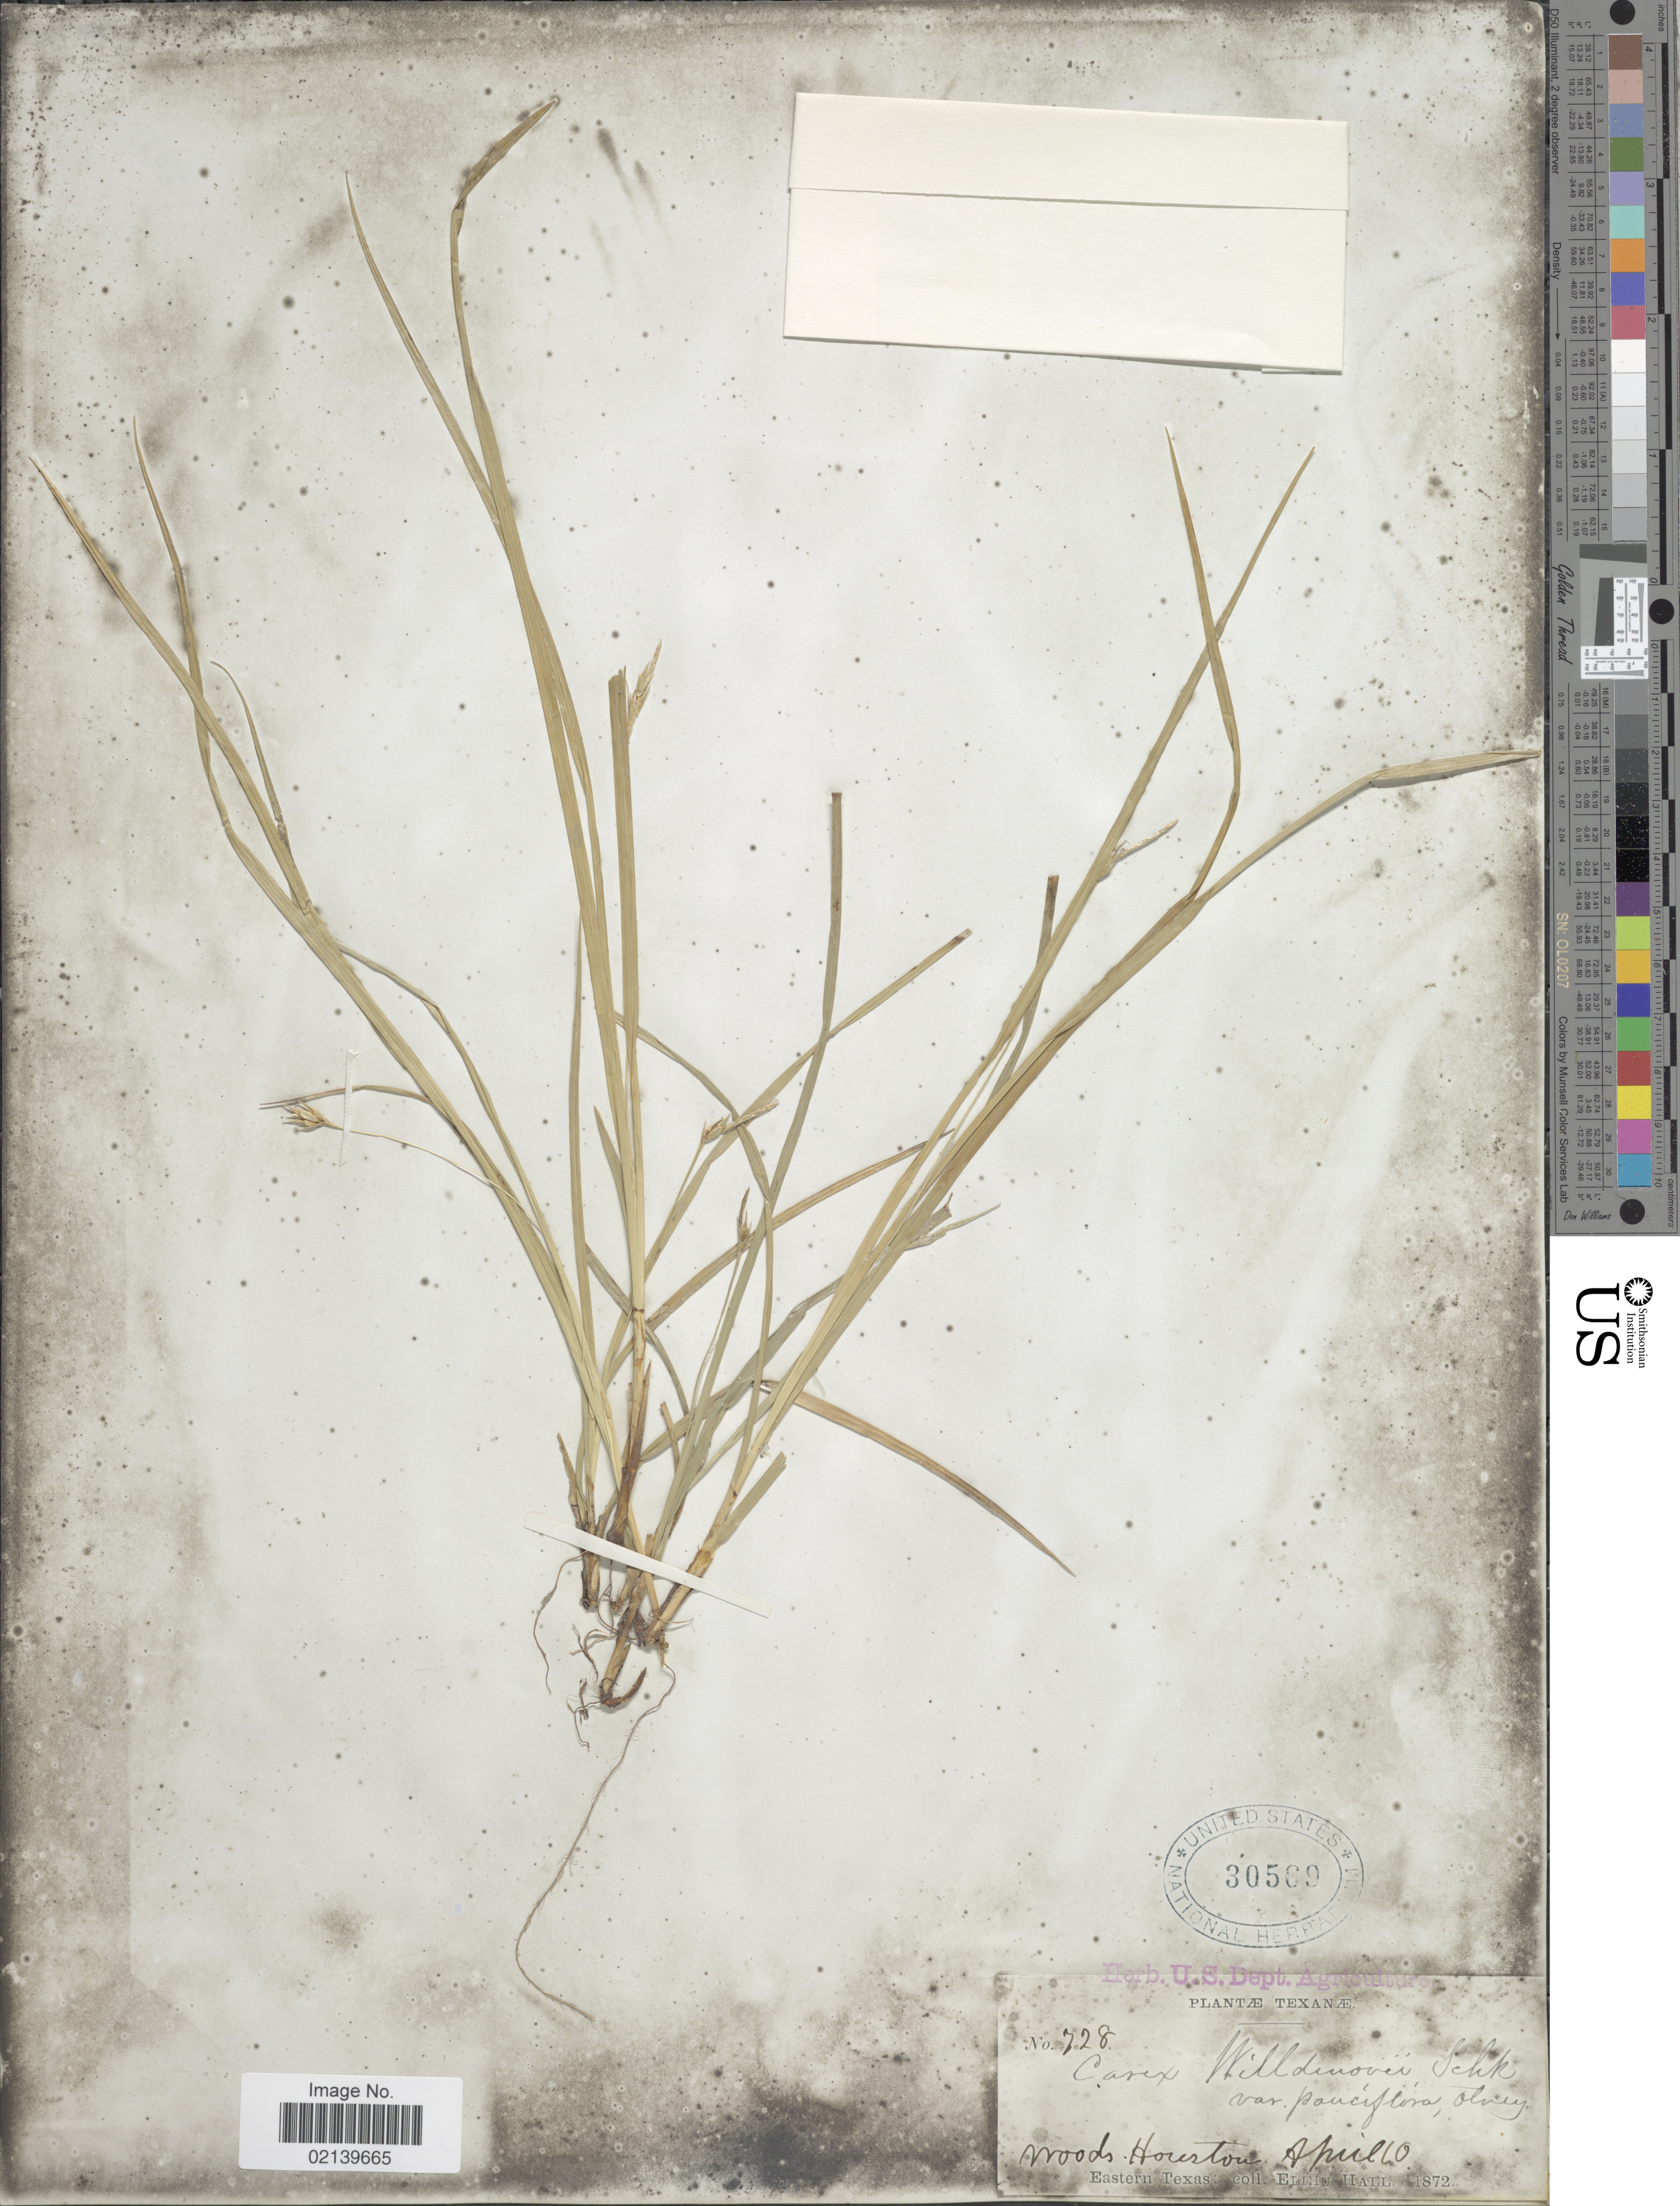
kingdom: Plantae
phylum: Tracheophyta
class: Liliopsida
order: Poales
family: Cyperaceae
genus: Carex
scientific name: Carex willdenowii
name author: Willd.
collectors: E. Hall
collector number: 728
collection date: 1872-04-10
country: United States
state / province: Texas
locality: Houston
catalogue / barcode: US 30569